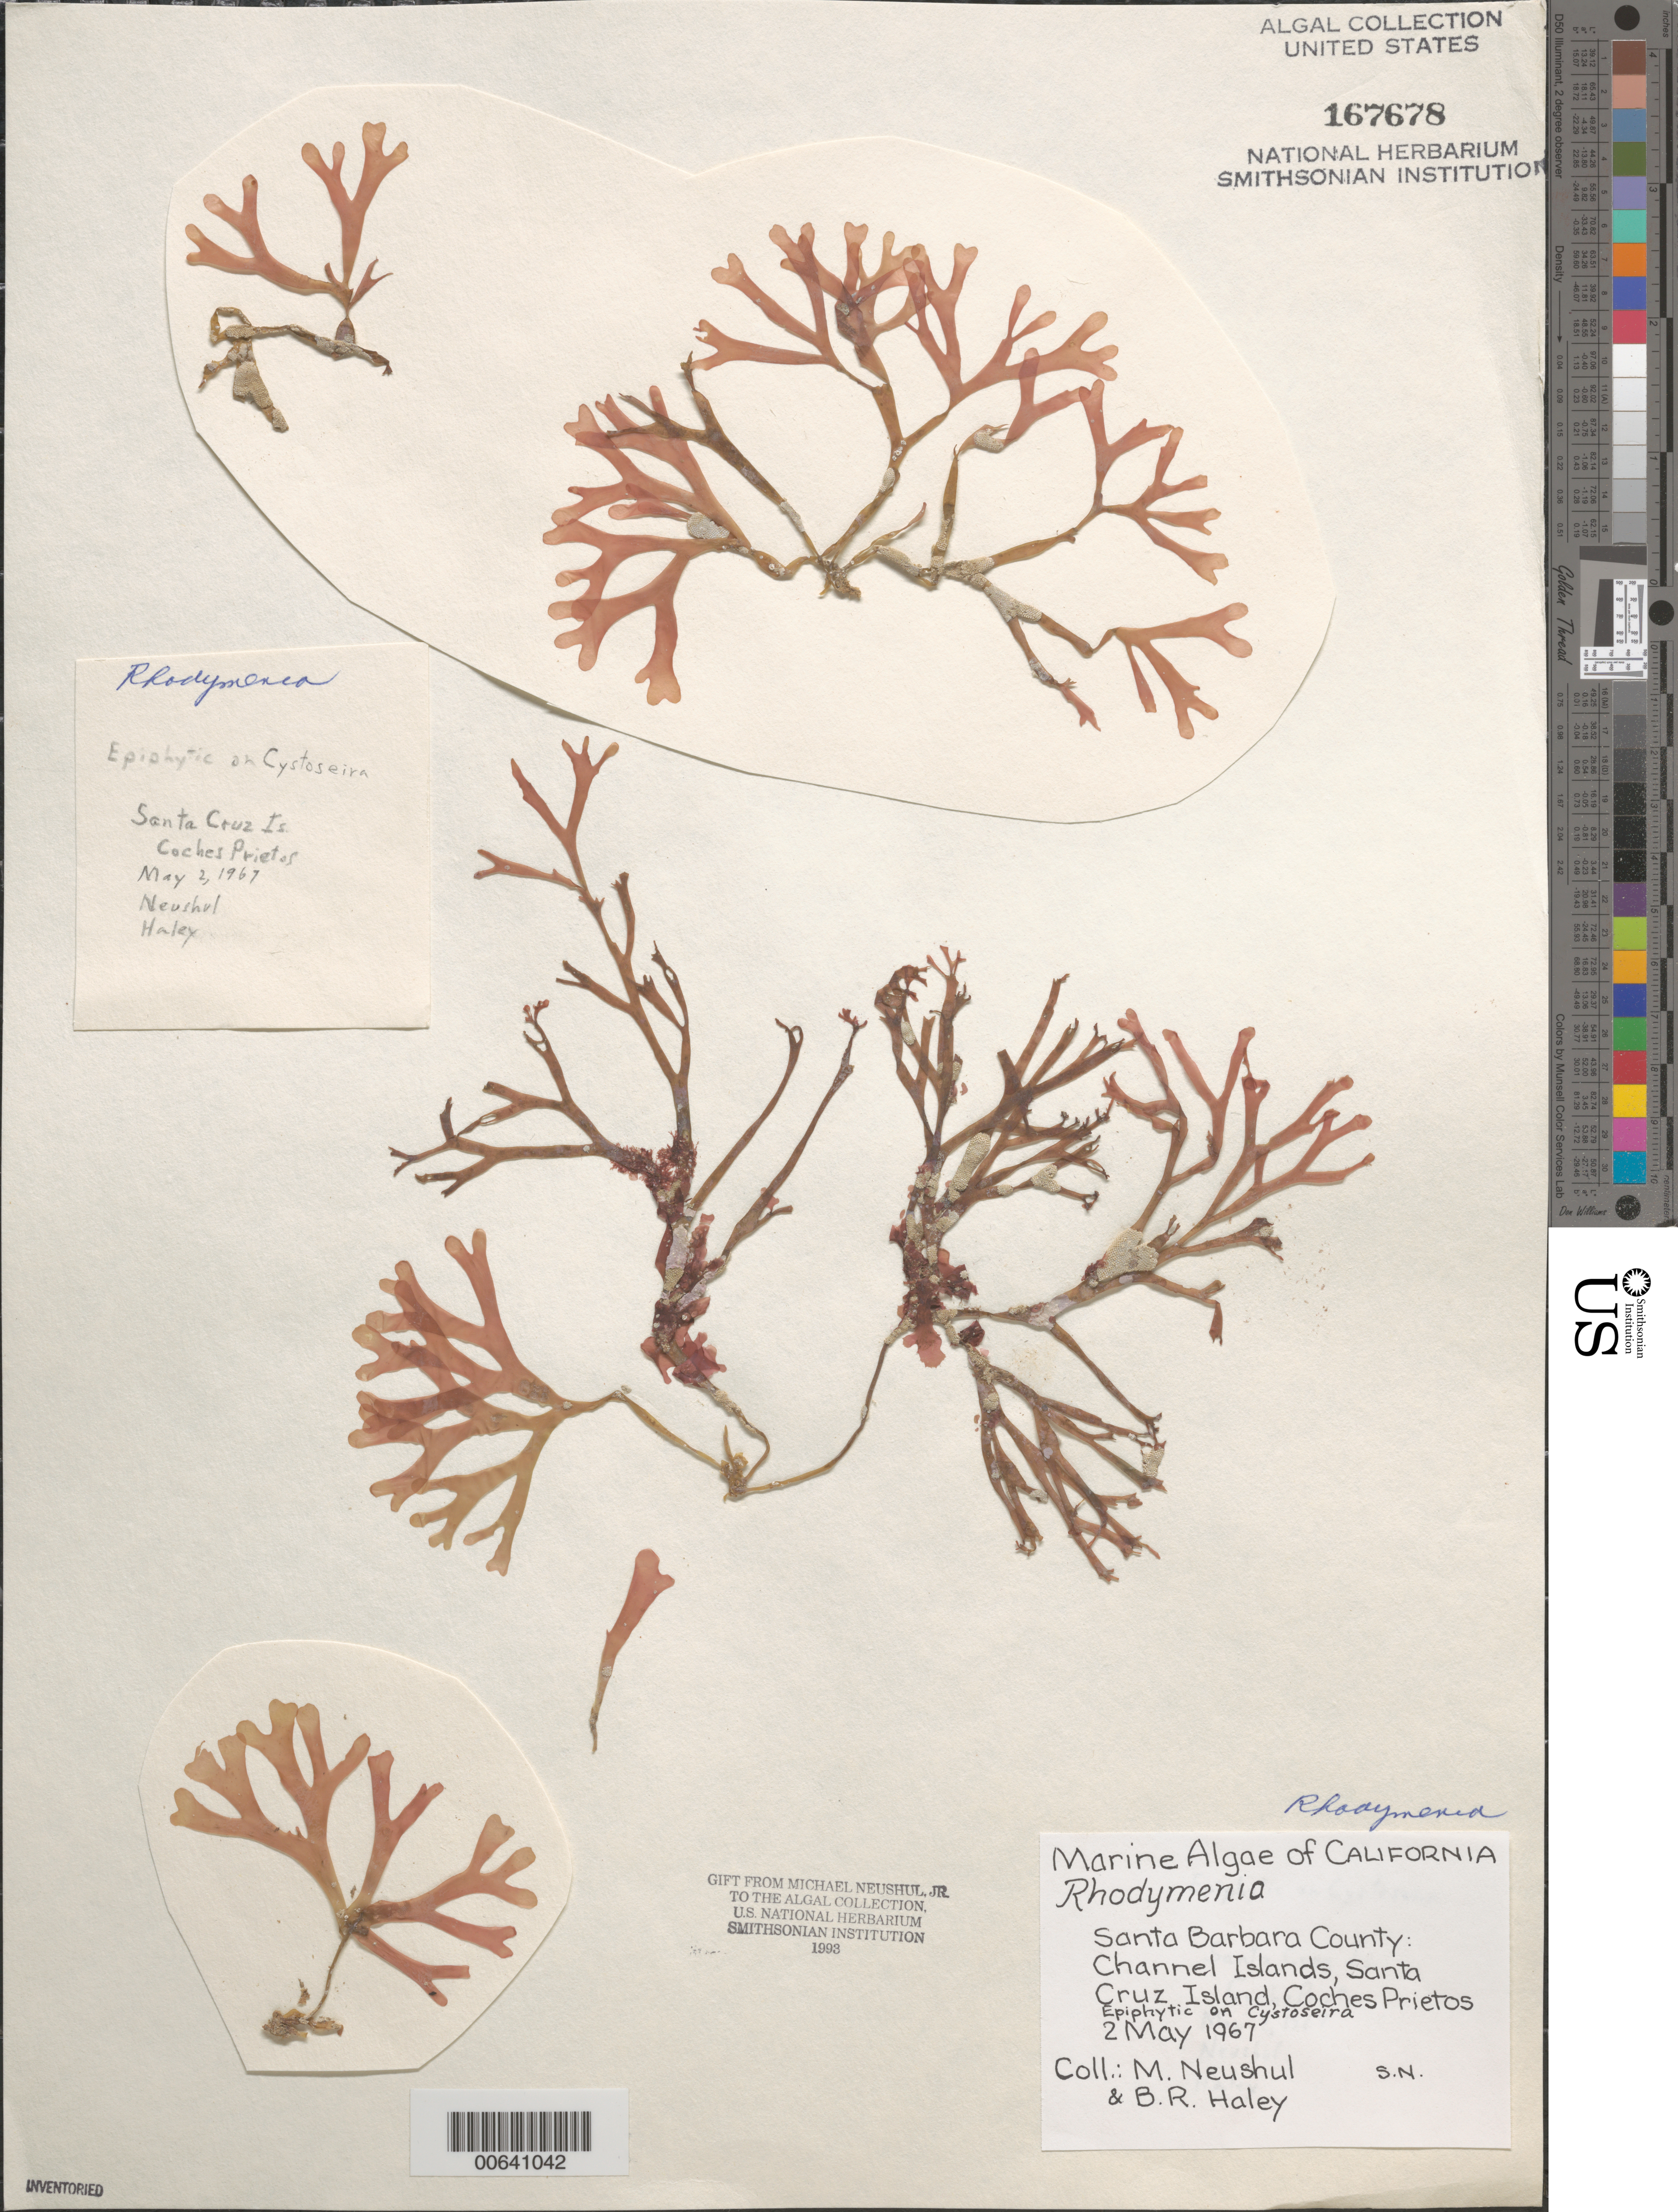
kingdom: Plantae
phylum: Rhodophyta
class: Florideophyceae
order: Rhodymeniales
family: Rhodymeniaceae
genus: Rhodymenia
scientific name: Rhodymenia sp.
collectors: M. Neushul & B. Haley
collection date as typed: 02 May 1967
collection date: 1967-05-02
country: United States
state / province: California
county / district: Santa Barbara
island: Santa Cruz Island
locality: Coches Prietos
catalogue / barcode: US 167678